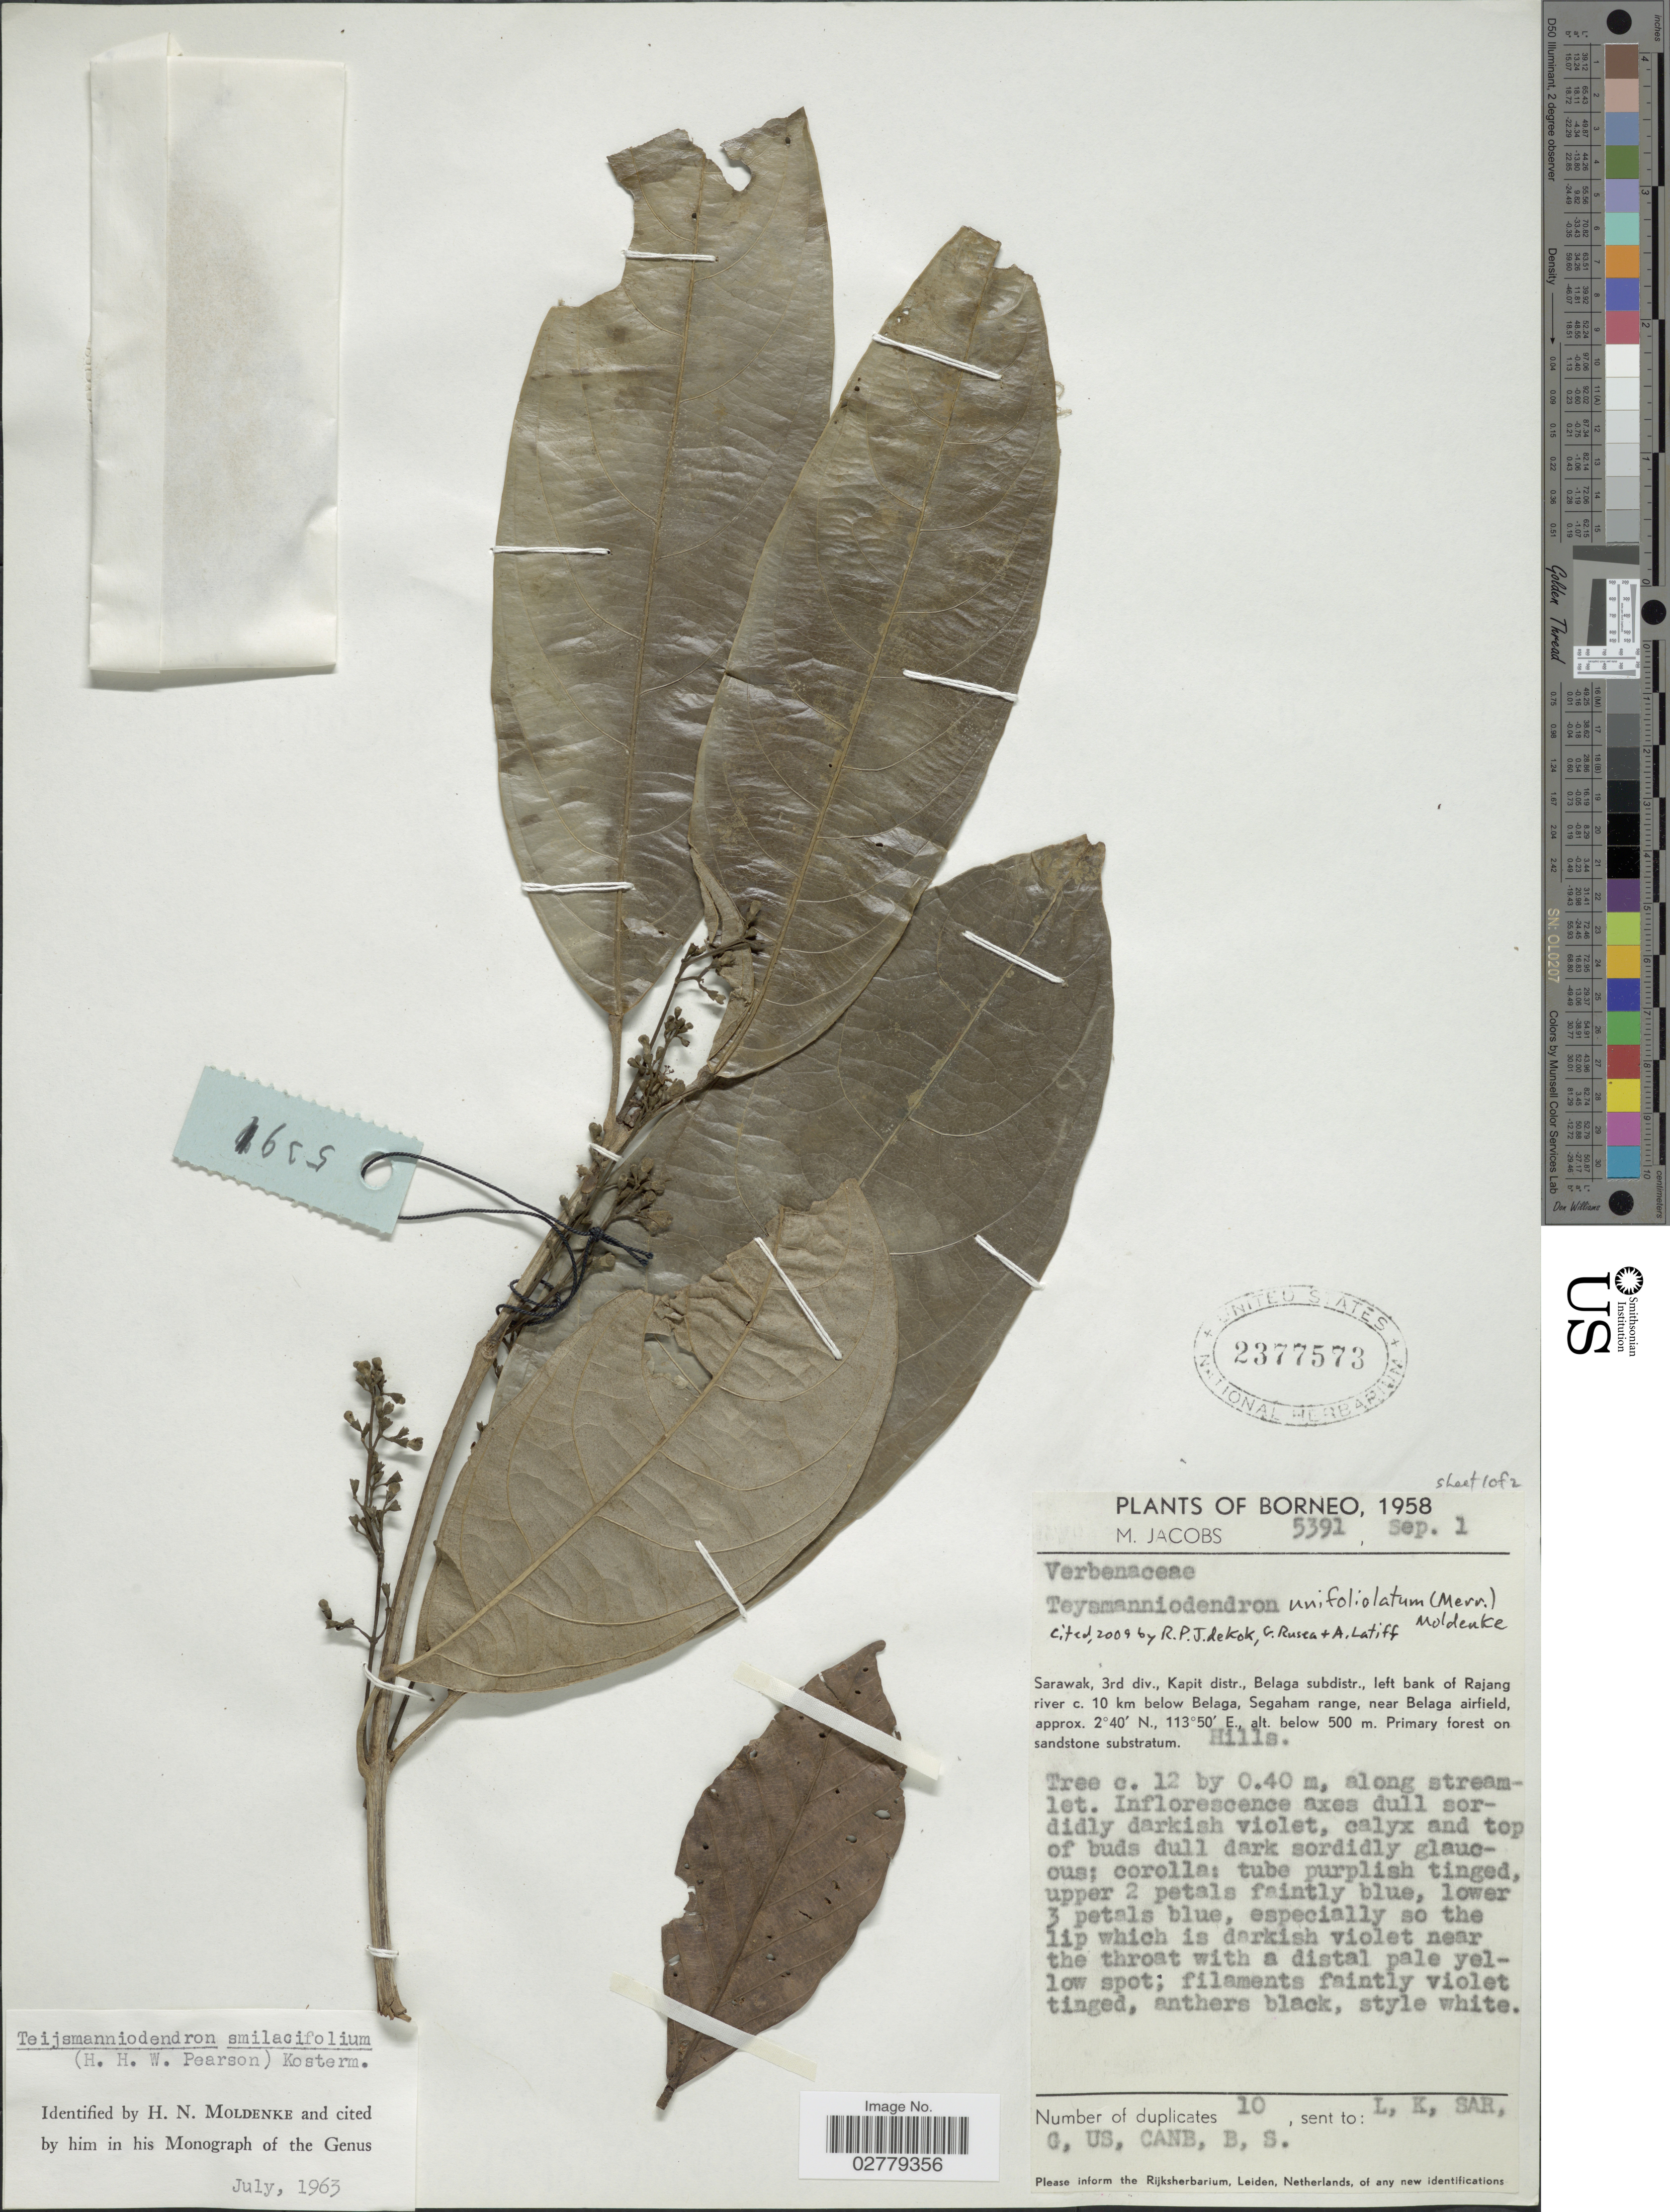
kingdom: Plantae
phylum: Tracheophyta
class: Magnoliopsida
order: Lamiales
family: Lamiaceae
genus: Teijsmanniodendron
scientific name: Teijsmanniodendron unifoliolatum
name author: (Merr.) Moldenke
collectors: M. Jacobs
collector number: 5391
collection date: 1958-09-01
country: Malaysia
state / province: Sarawak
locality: Borneo. 3rd div., Kapit distr., Belaga subdistr., left bank of Rajang river c. 10 km below Belaga, Segaham range, near Belaga airfield.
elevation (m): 500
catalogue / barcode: US 2377573